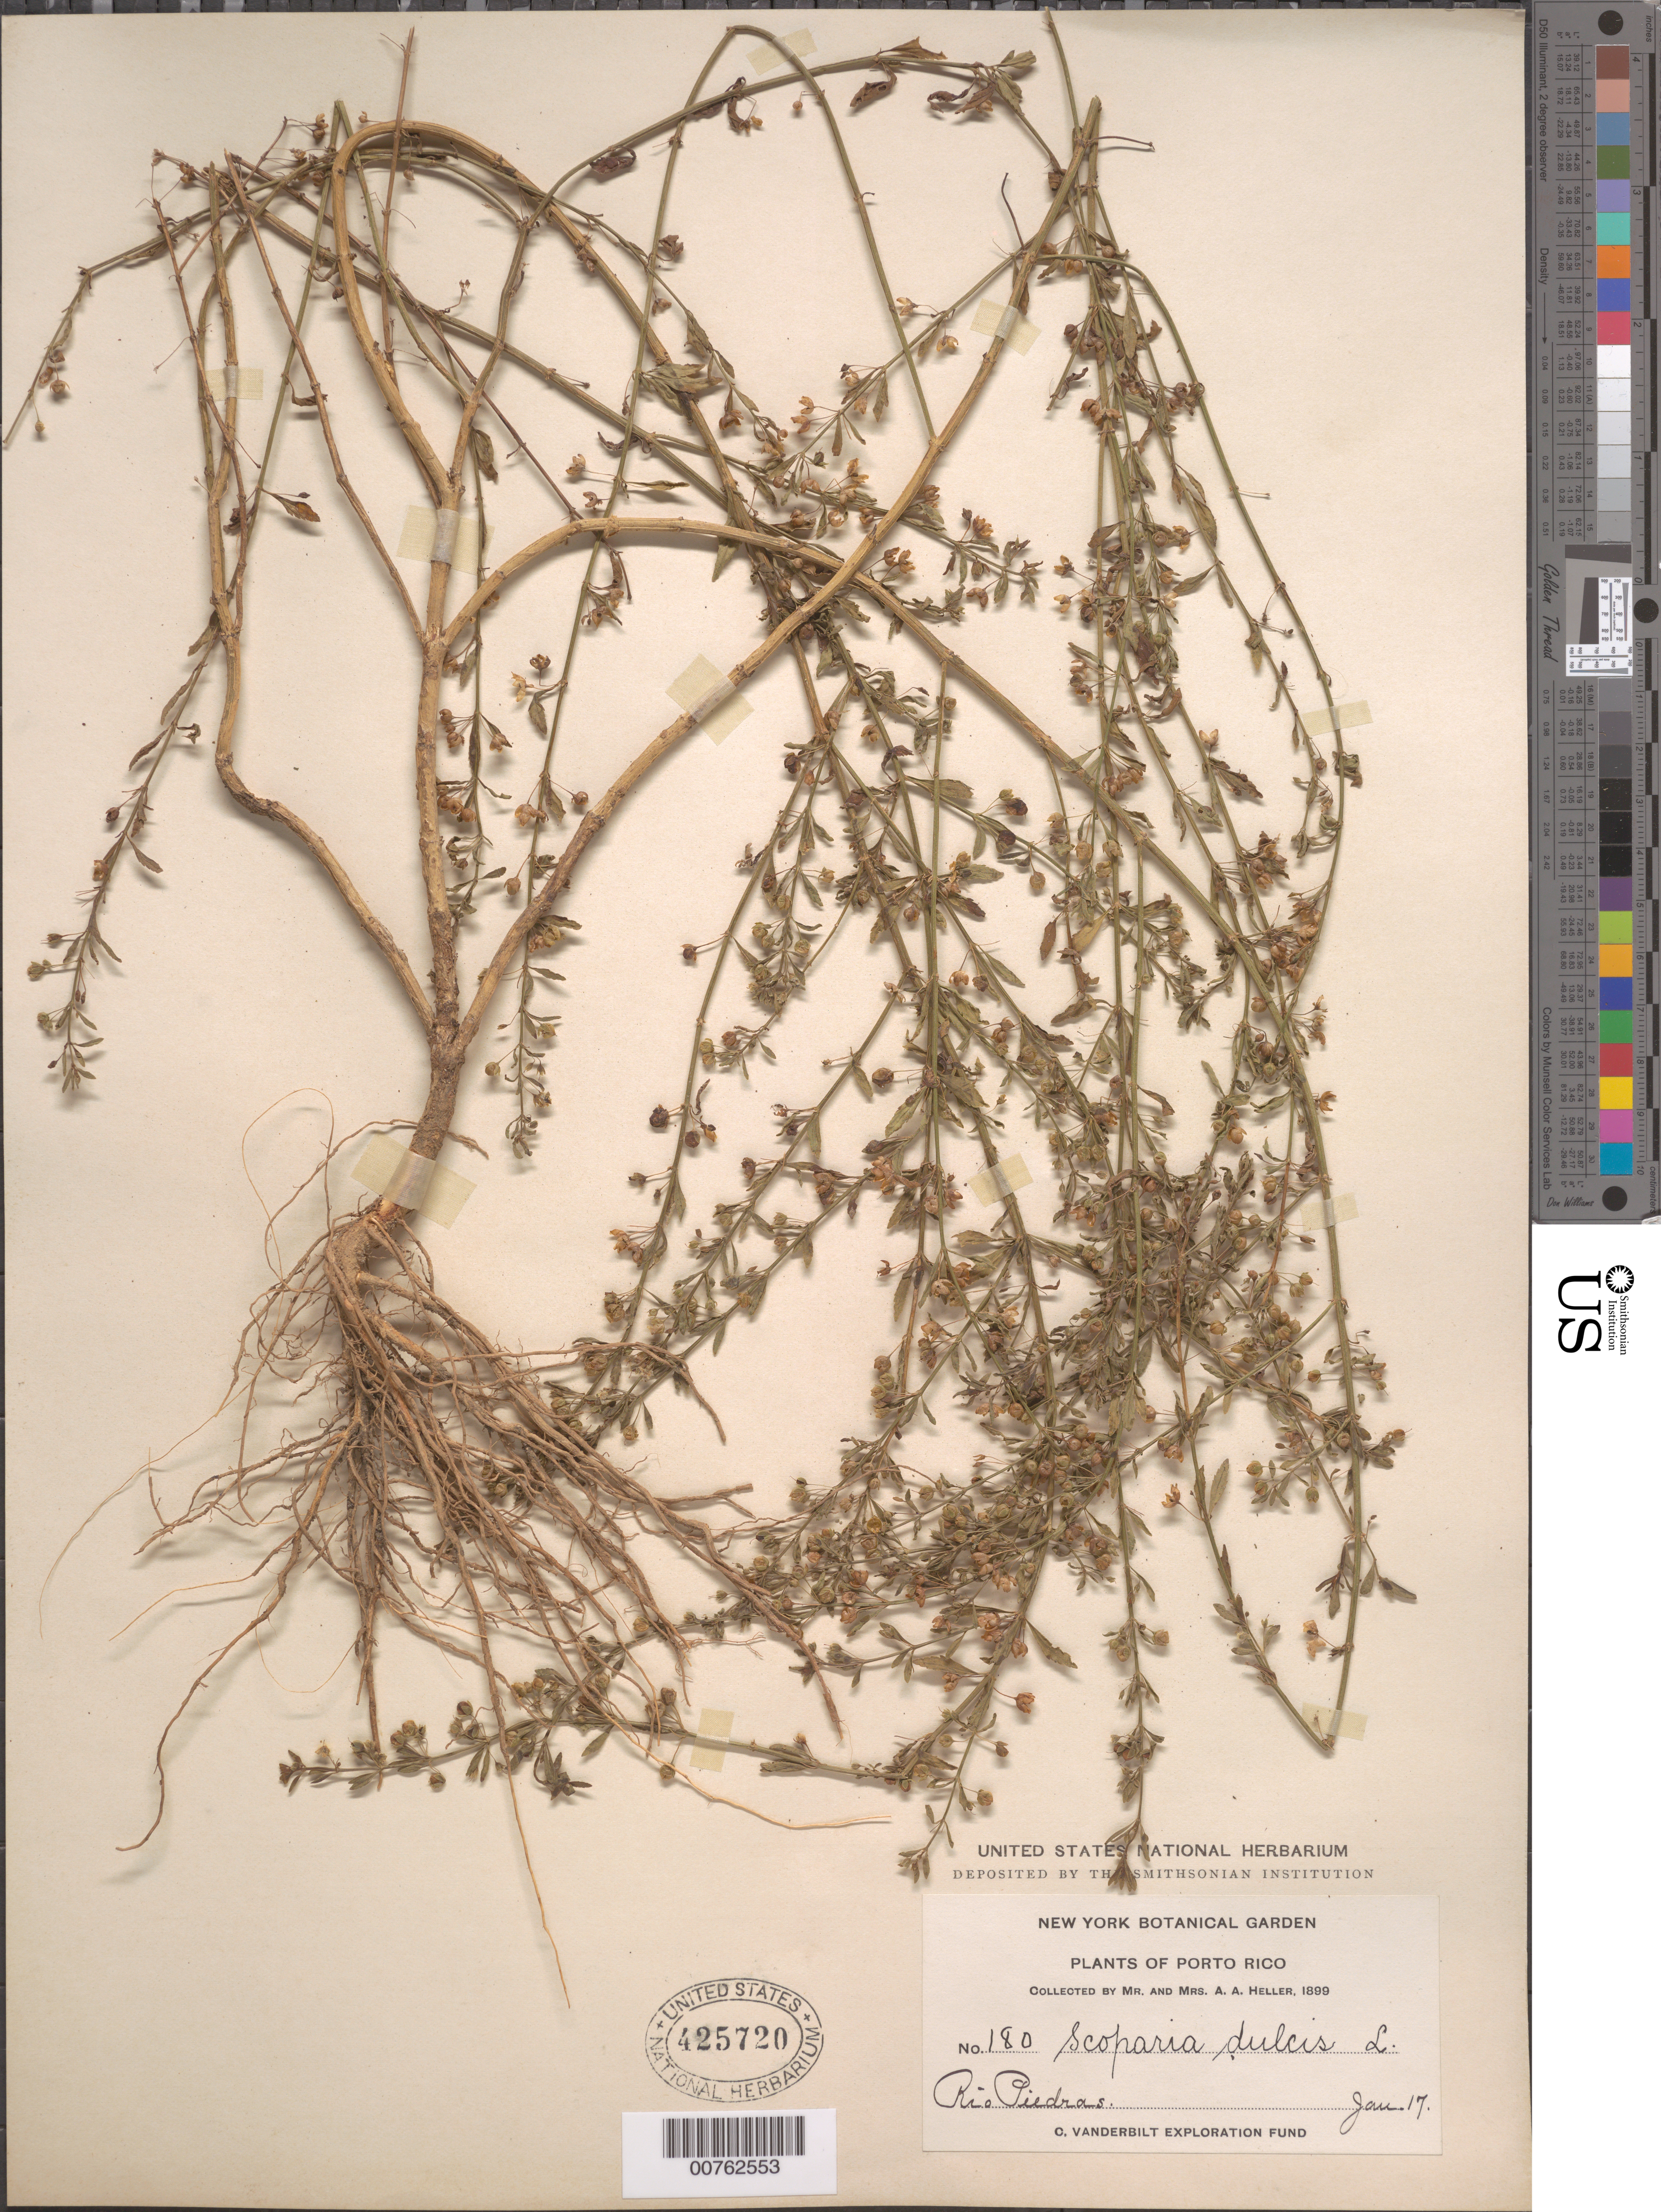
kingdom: Plantae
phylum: Tracheophyta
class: Magnoliopsida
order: Lamiales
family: Plantaginaceae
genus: Scoparia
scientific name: Scoparia dulcis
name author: L.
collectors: A. A. Heller & E. G. Heller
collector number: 180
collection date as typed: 17 Jan 1899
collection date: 1899-01-17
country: Puerto Rico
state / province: San Juan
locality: Río Piedras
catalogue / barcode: US 425720